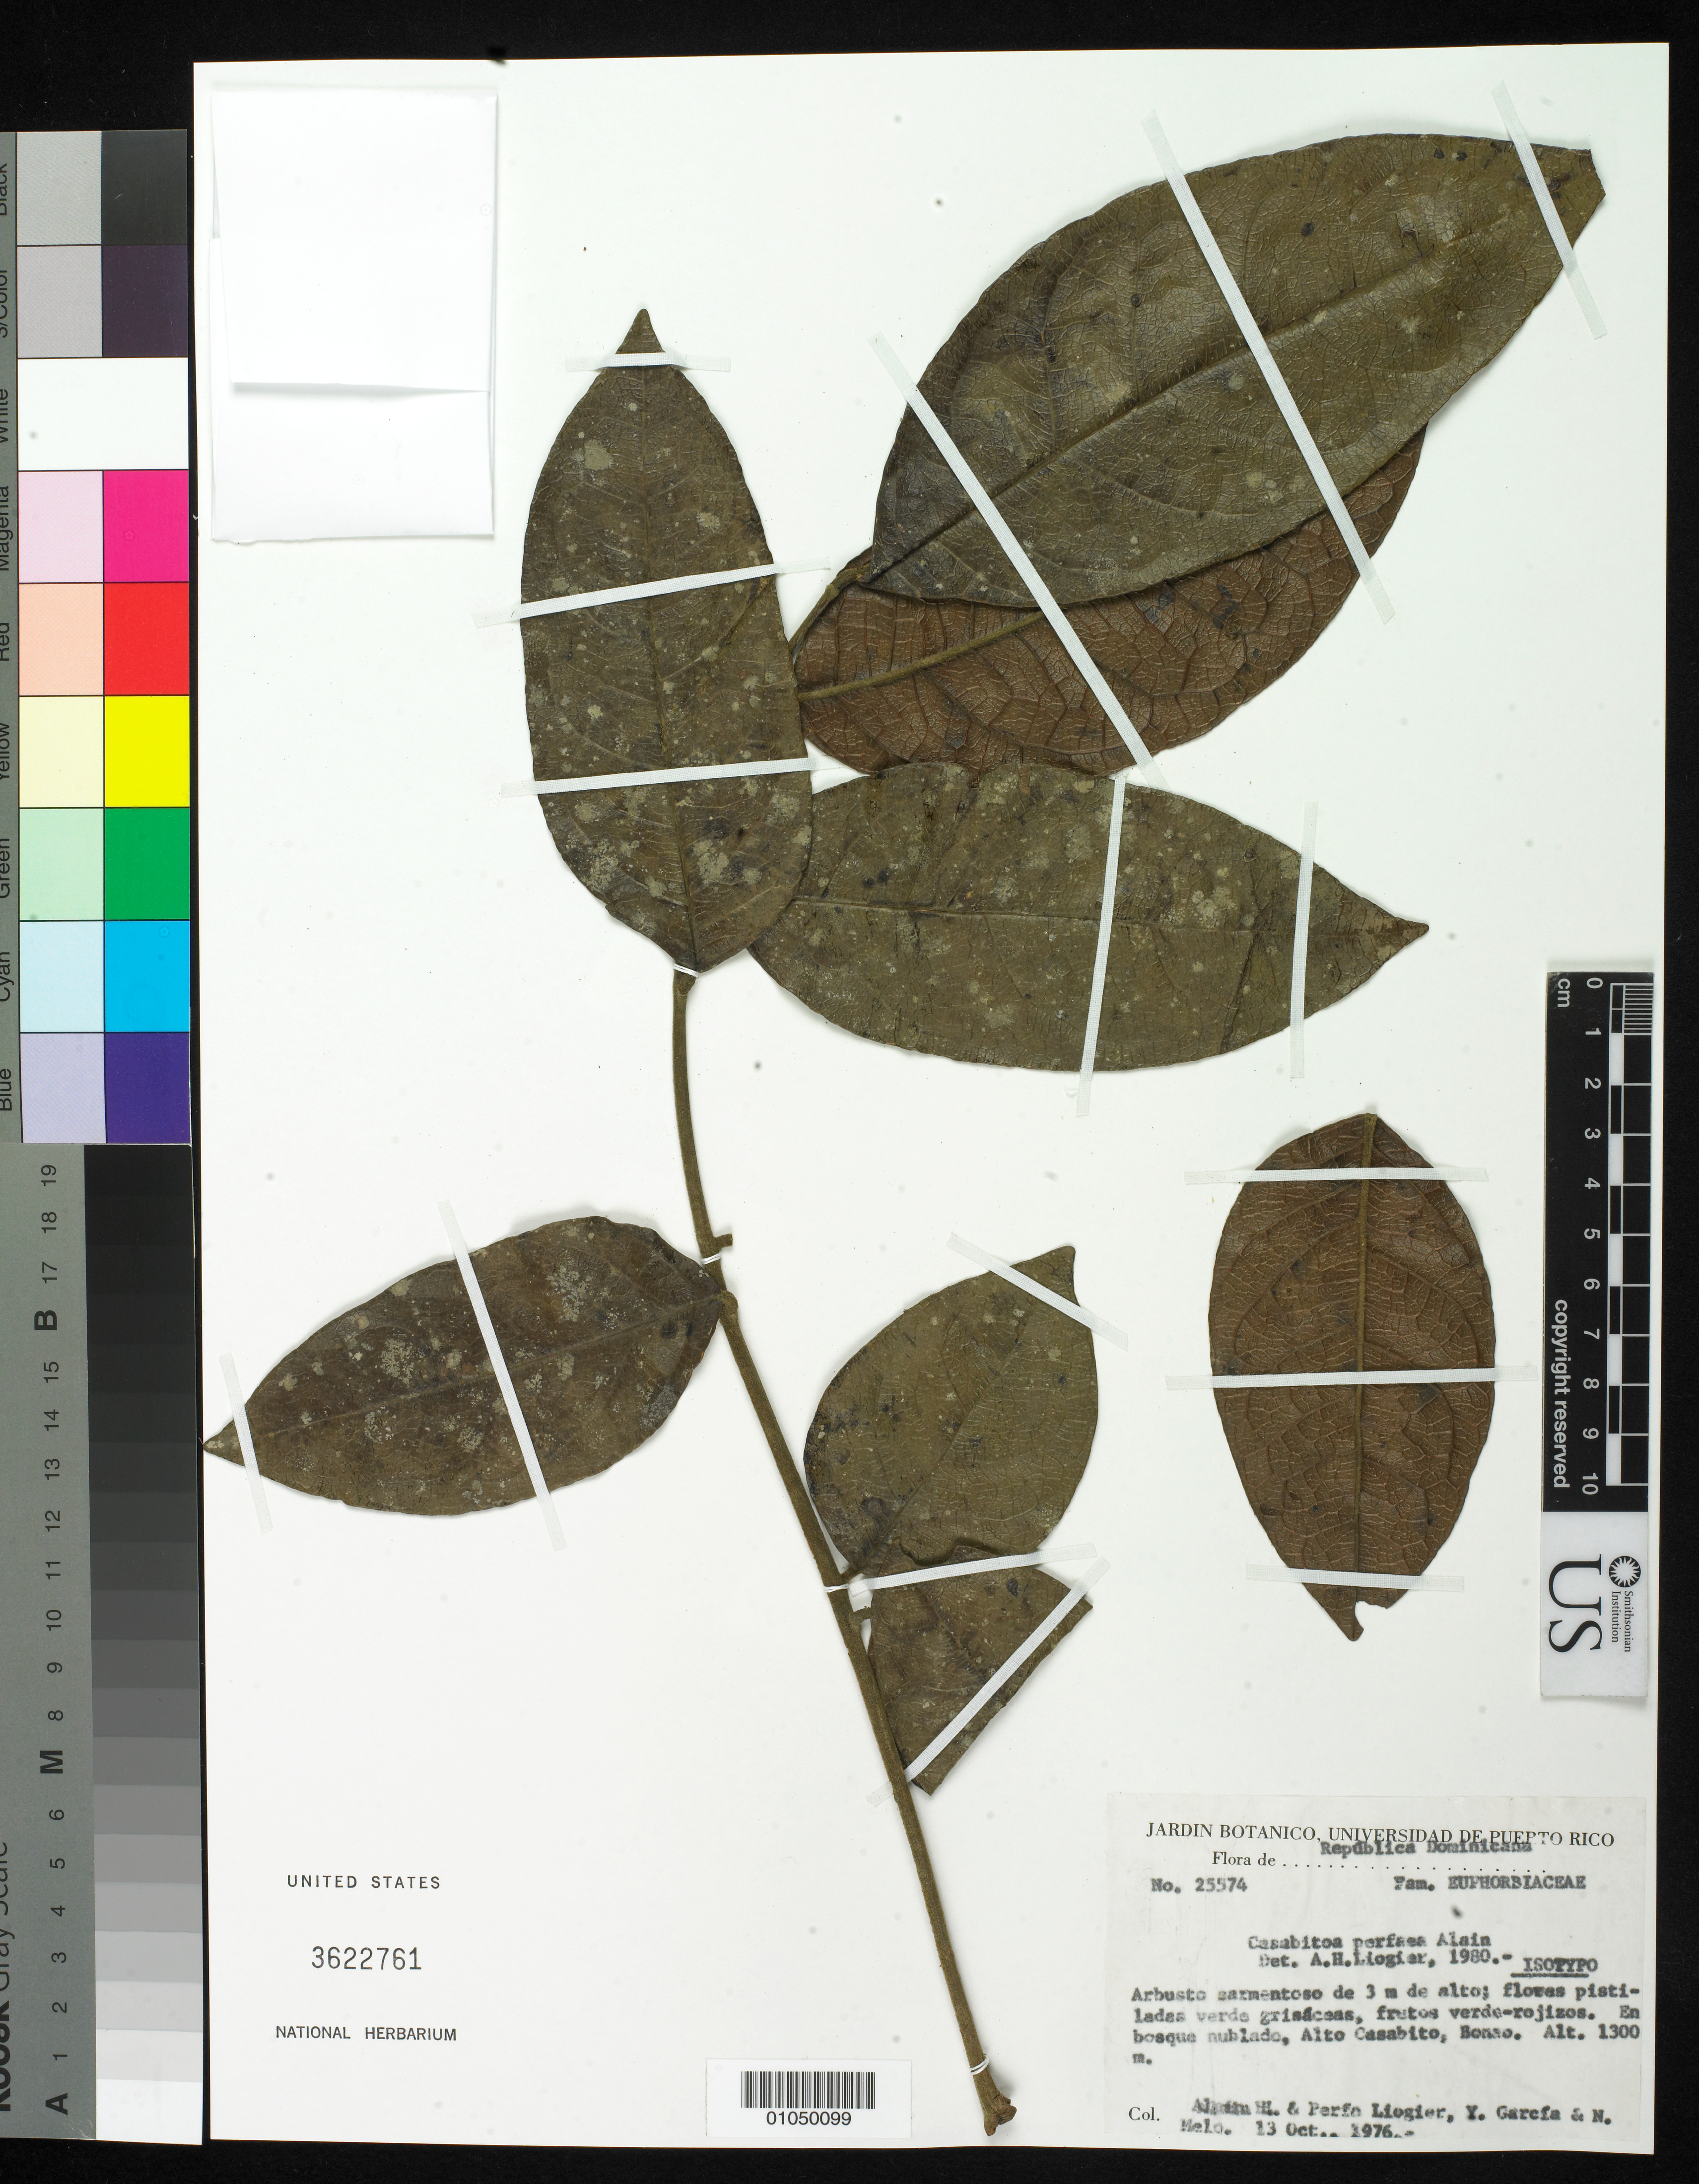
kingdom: Plantae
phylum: Tracheophyta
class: Magnoliopsida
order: Picramniales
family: Picramniaceae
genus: Casabitoa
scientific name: Casabitoa perfae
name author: Alain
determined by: Strong, M. T., (US), Smithsonian Institution - National Museum of Natural History (UNITED STATES)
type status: Isotype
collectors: A. H. Liogier & M. P. Liogier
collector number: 25574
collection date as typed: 13 Oct 1976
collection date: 1976-10-13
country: Dominican Republic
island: Hispaniola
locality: Alto Casabito, Bonao.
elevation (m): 1300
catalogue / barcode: US 3622761